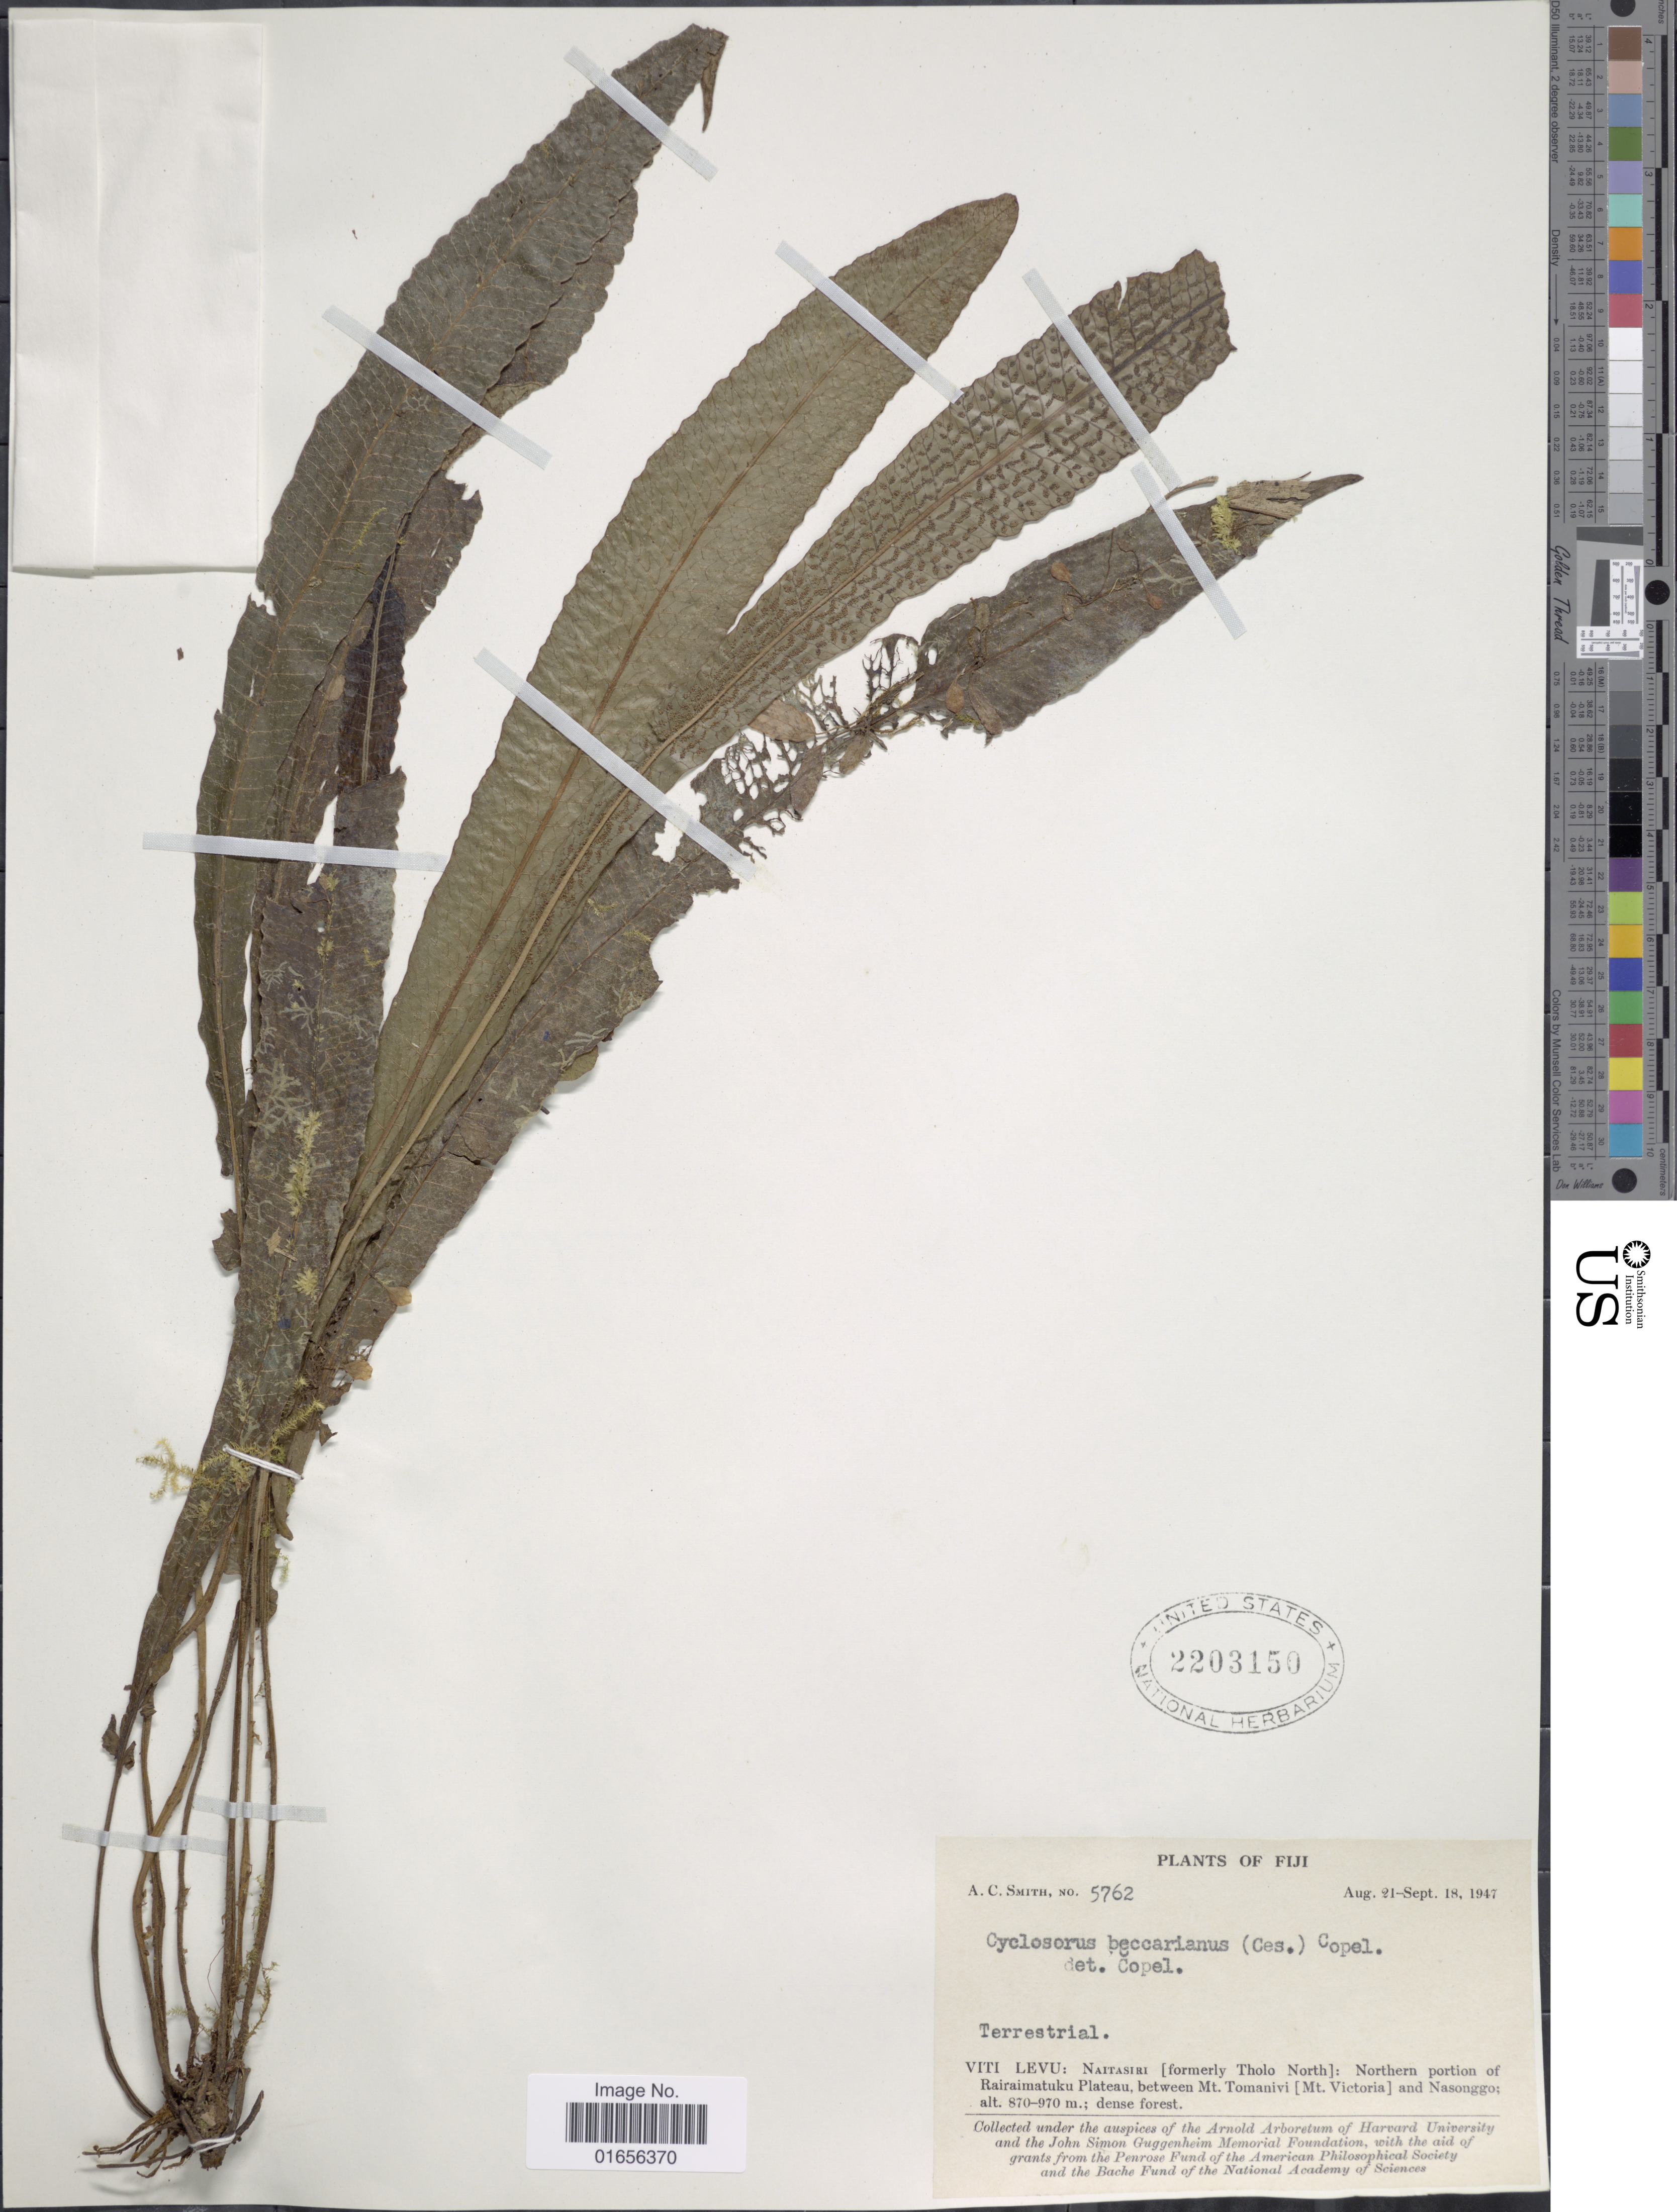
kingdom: Plantae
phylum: Tracheophyta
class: Polypodiopsida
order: Polypodiales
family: Thelypteridaceae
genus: Pronephrium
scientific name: Pronephrium beccarianum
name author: (Ces.) Holttum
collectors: A. C. Smith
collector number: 5762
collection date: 1947-08-21/1947-09-18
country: Fiji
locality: Fiji, Viti Levu, Naitasiri [formerly Tholo North]: Northern portion of Rairaimatuku Plateau, between Mt. Tomanivi [Mt, Victoria] and Nasonggo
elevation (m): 870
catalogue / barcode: US 2203150